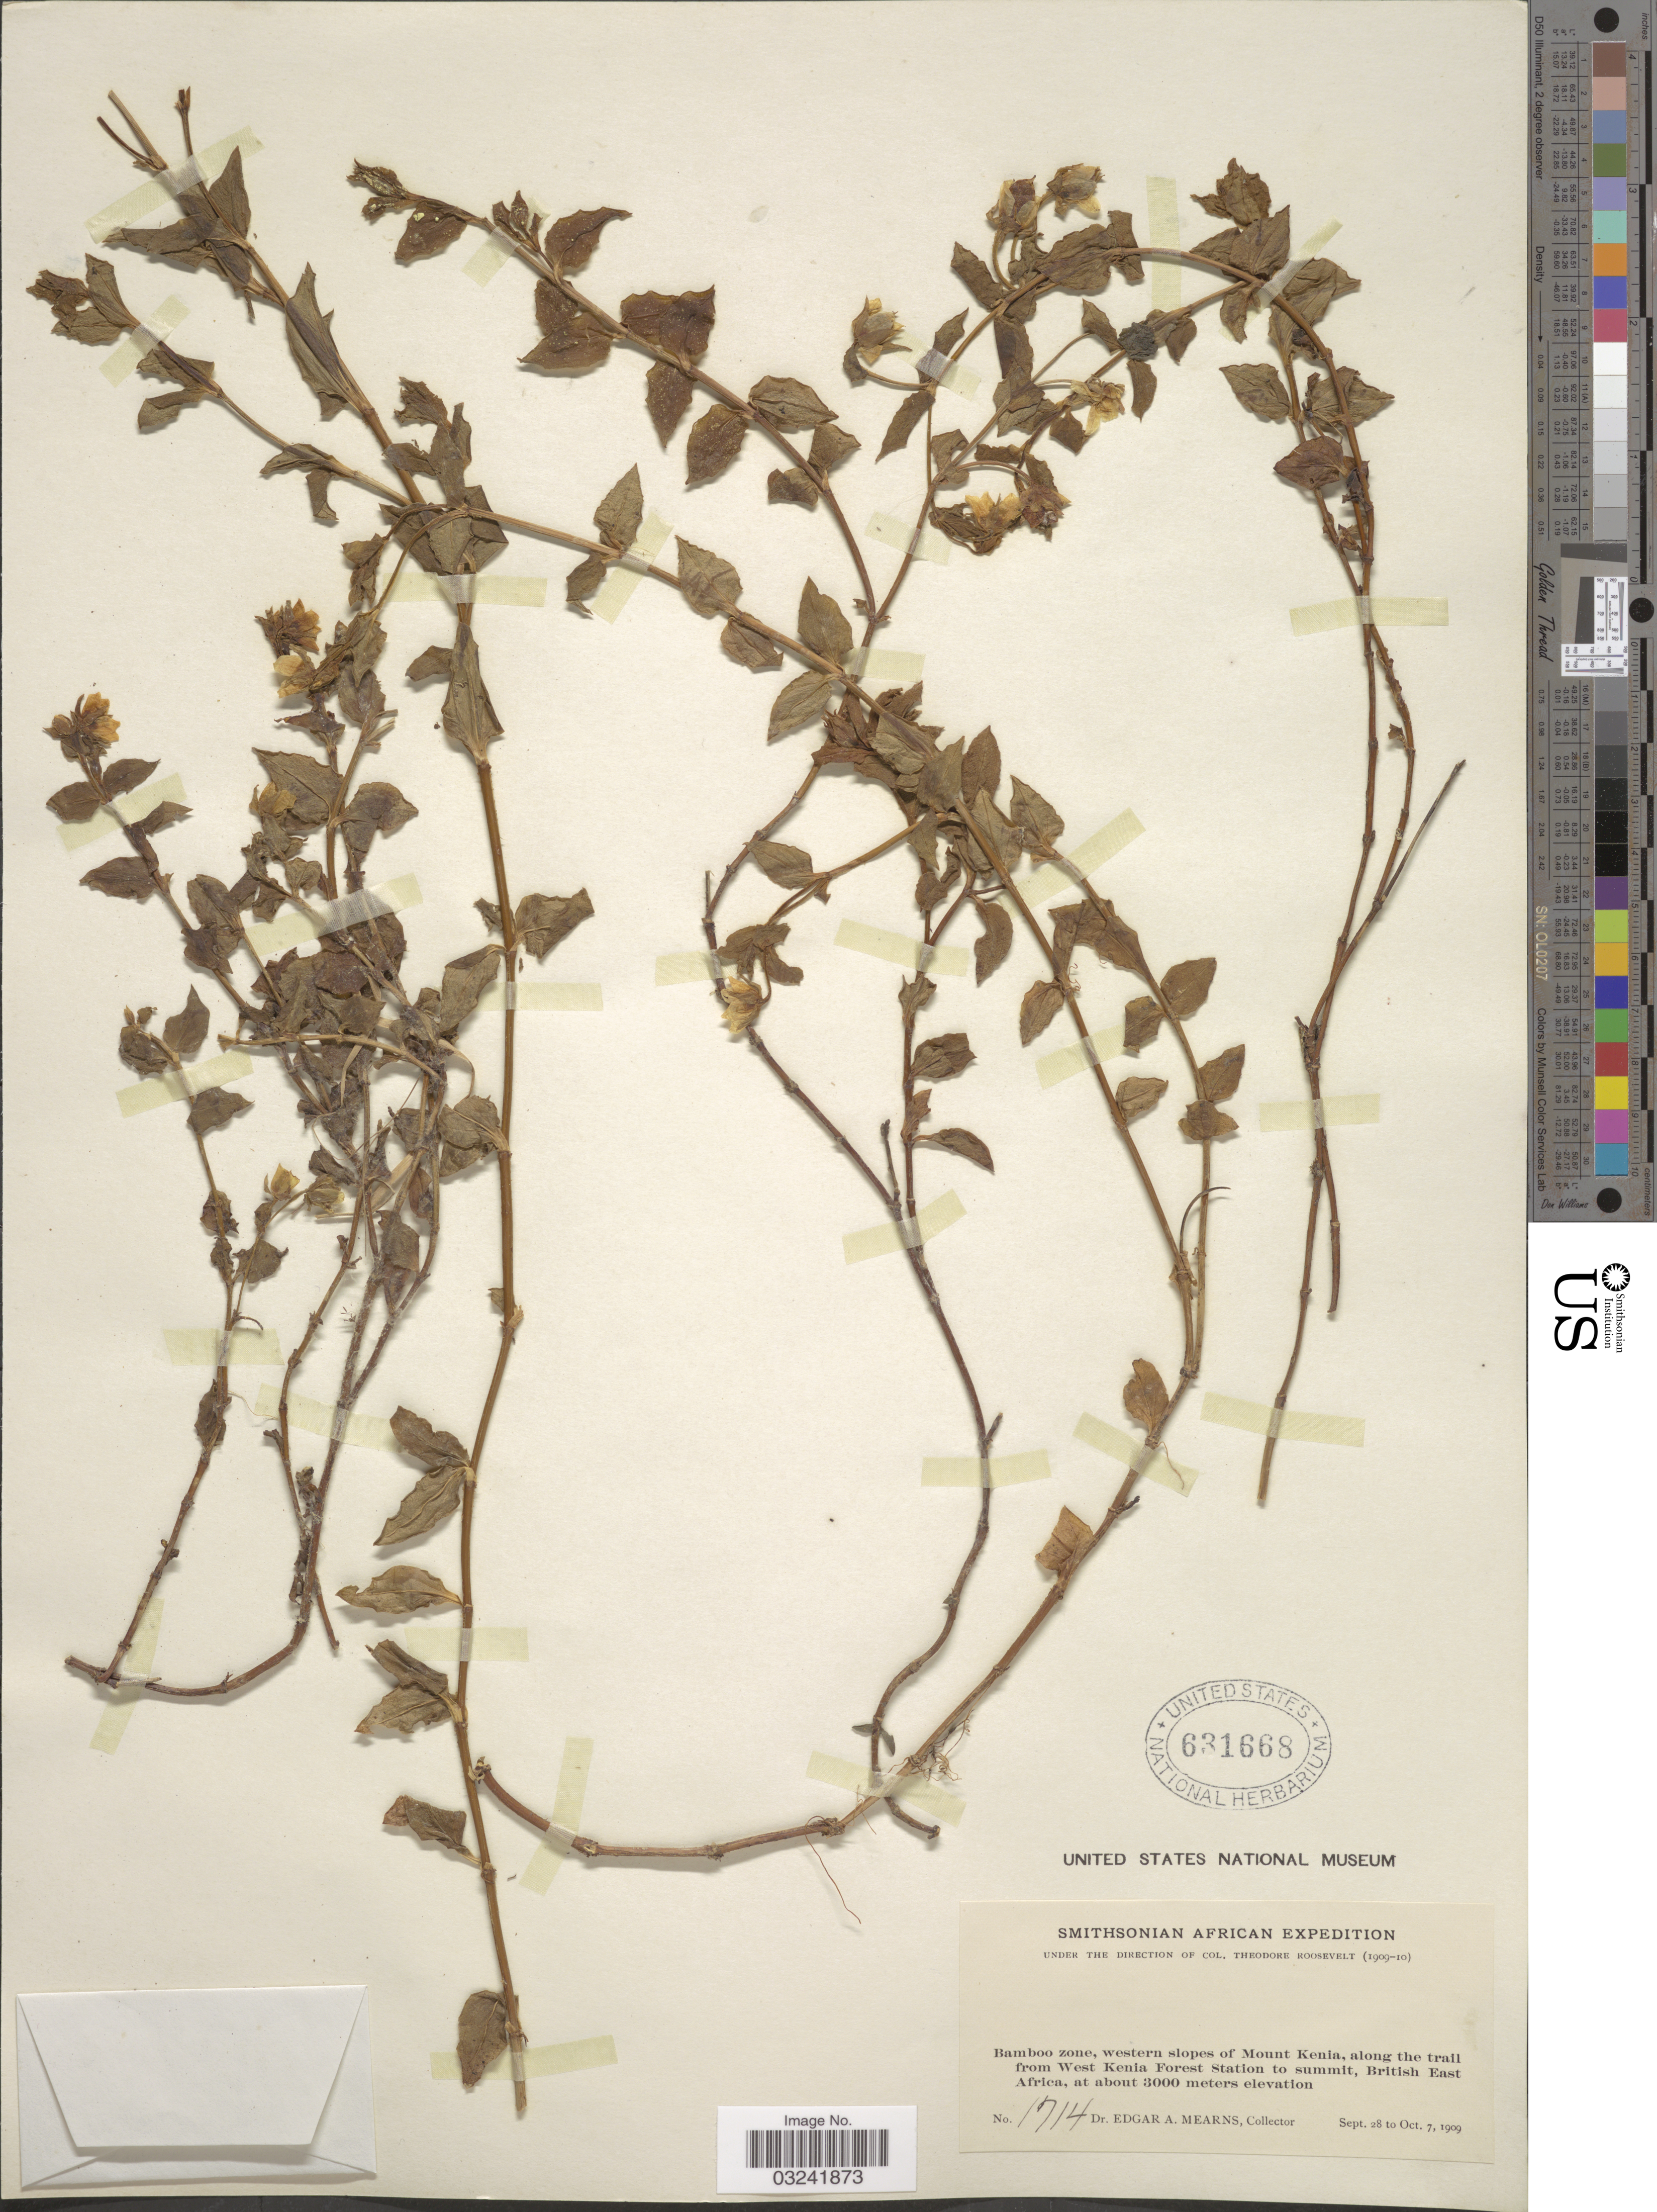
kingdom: Plantae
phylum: Tracheophyta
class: Magnoliopsida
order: Gentianales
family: Gentianaceae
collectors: E. A. Mearns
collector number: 1714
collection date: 1909-09-28/1909-10-07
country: Kenya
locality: Bamboo zone, western slopes of Mount Kenia, along the trail from West Kenia Forest Station to summit, British East Africa.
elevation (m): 3000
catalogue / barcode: US 631668